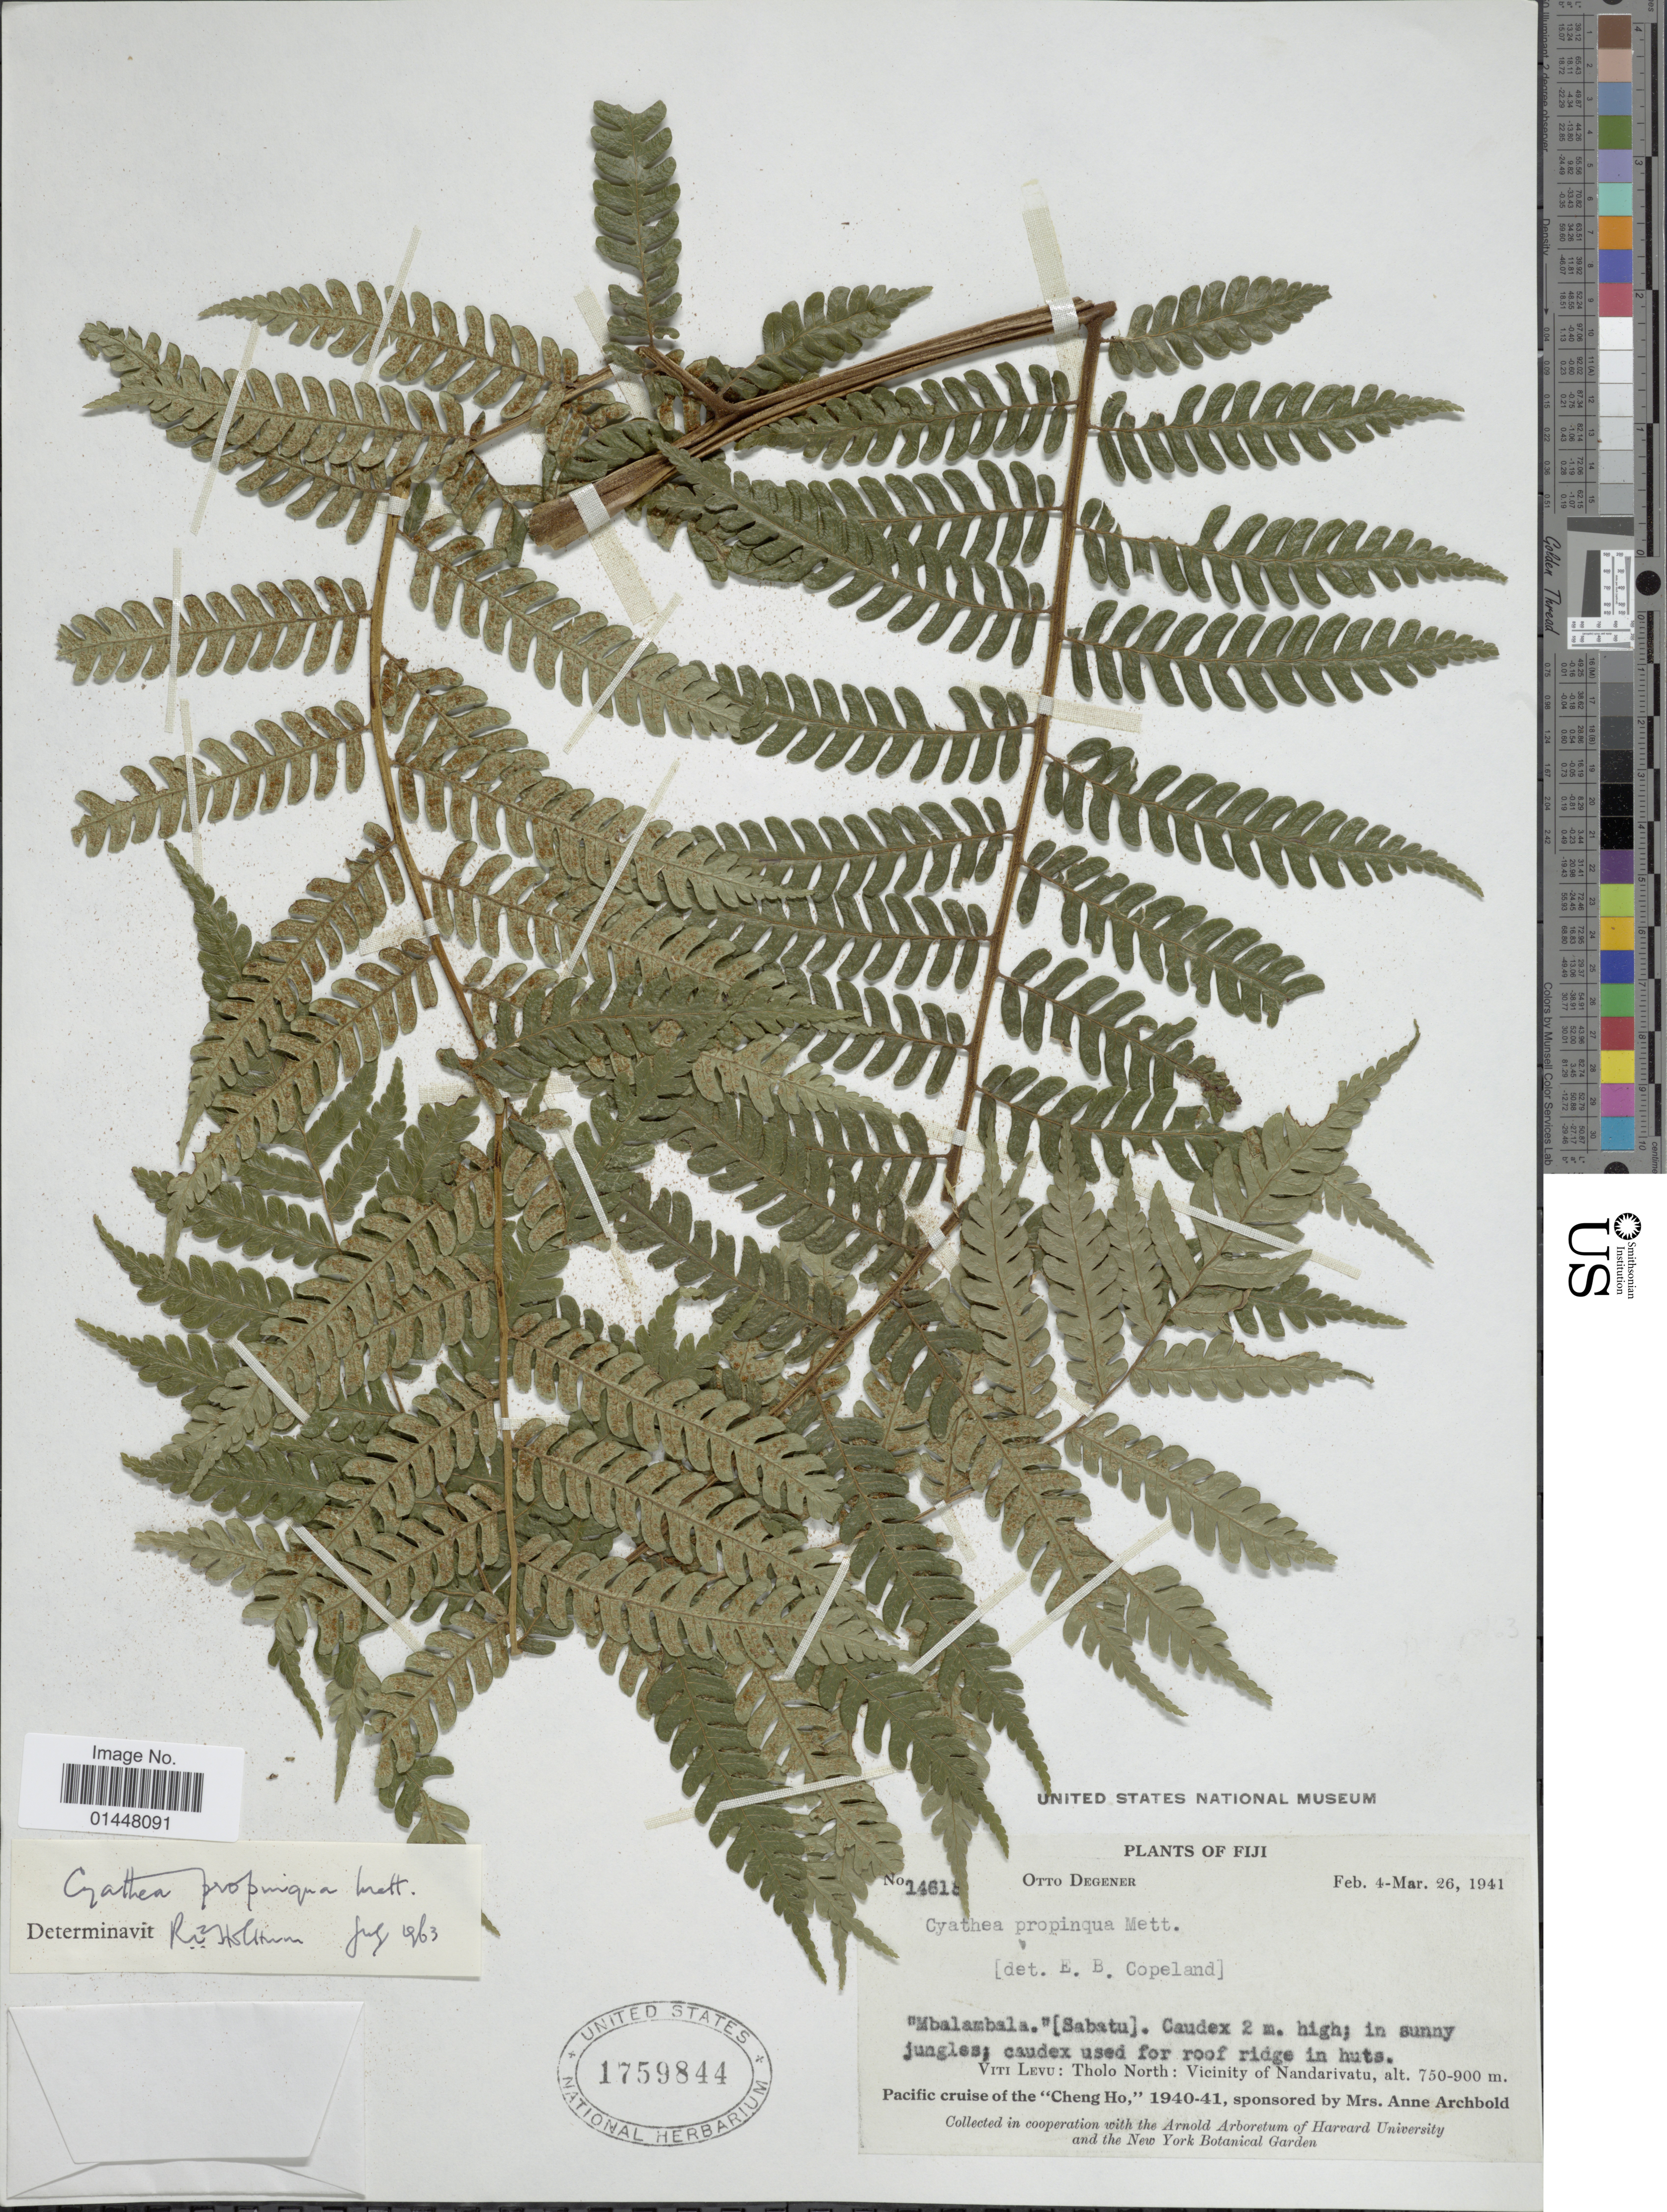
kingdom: Plantae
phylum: Tracheophyta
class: Polypodiopsida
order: Cyatheales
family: Cyatheaceae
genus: Sphaeropteris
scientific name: Sphaeropteris propinqua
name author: (Mett.) R.M. Tryon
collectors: O. Degener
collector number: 14618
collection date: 1941-02-04/1941-03-26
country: Fiji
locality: Fiji, Viti Levu: Tholo North: Vicinity of Nandarivatu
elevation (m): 750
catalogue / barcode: US 1759844